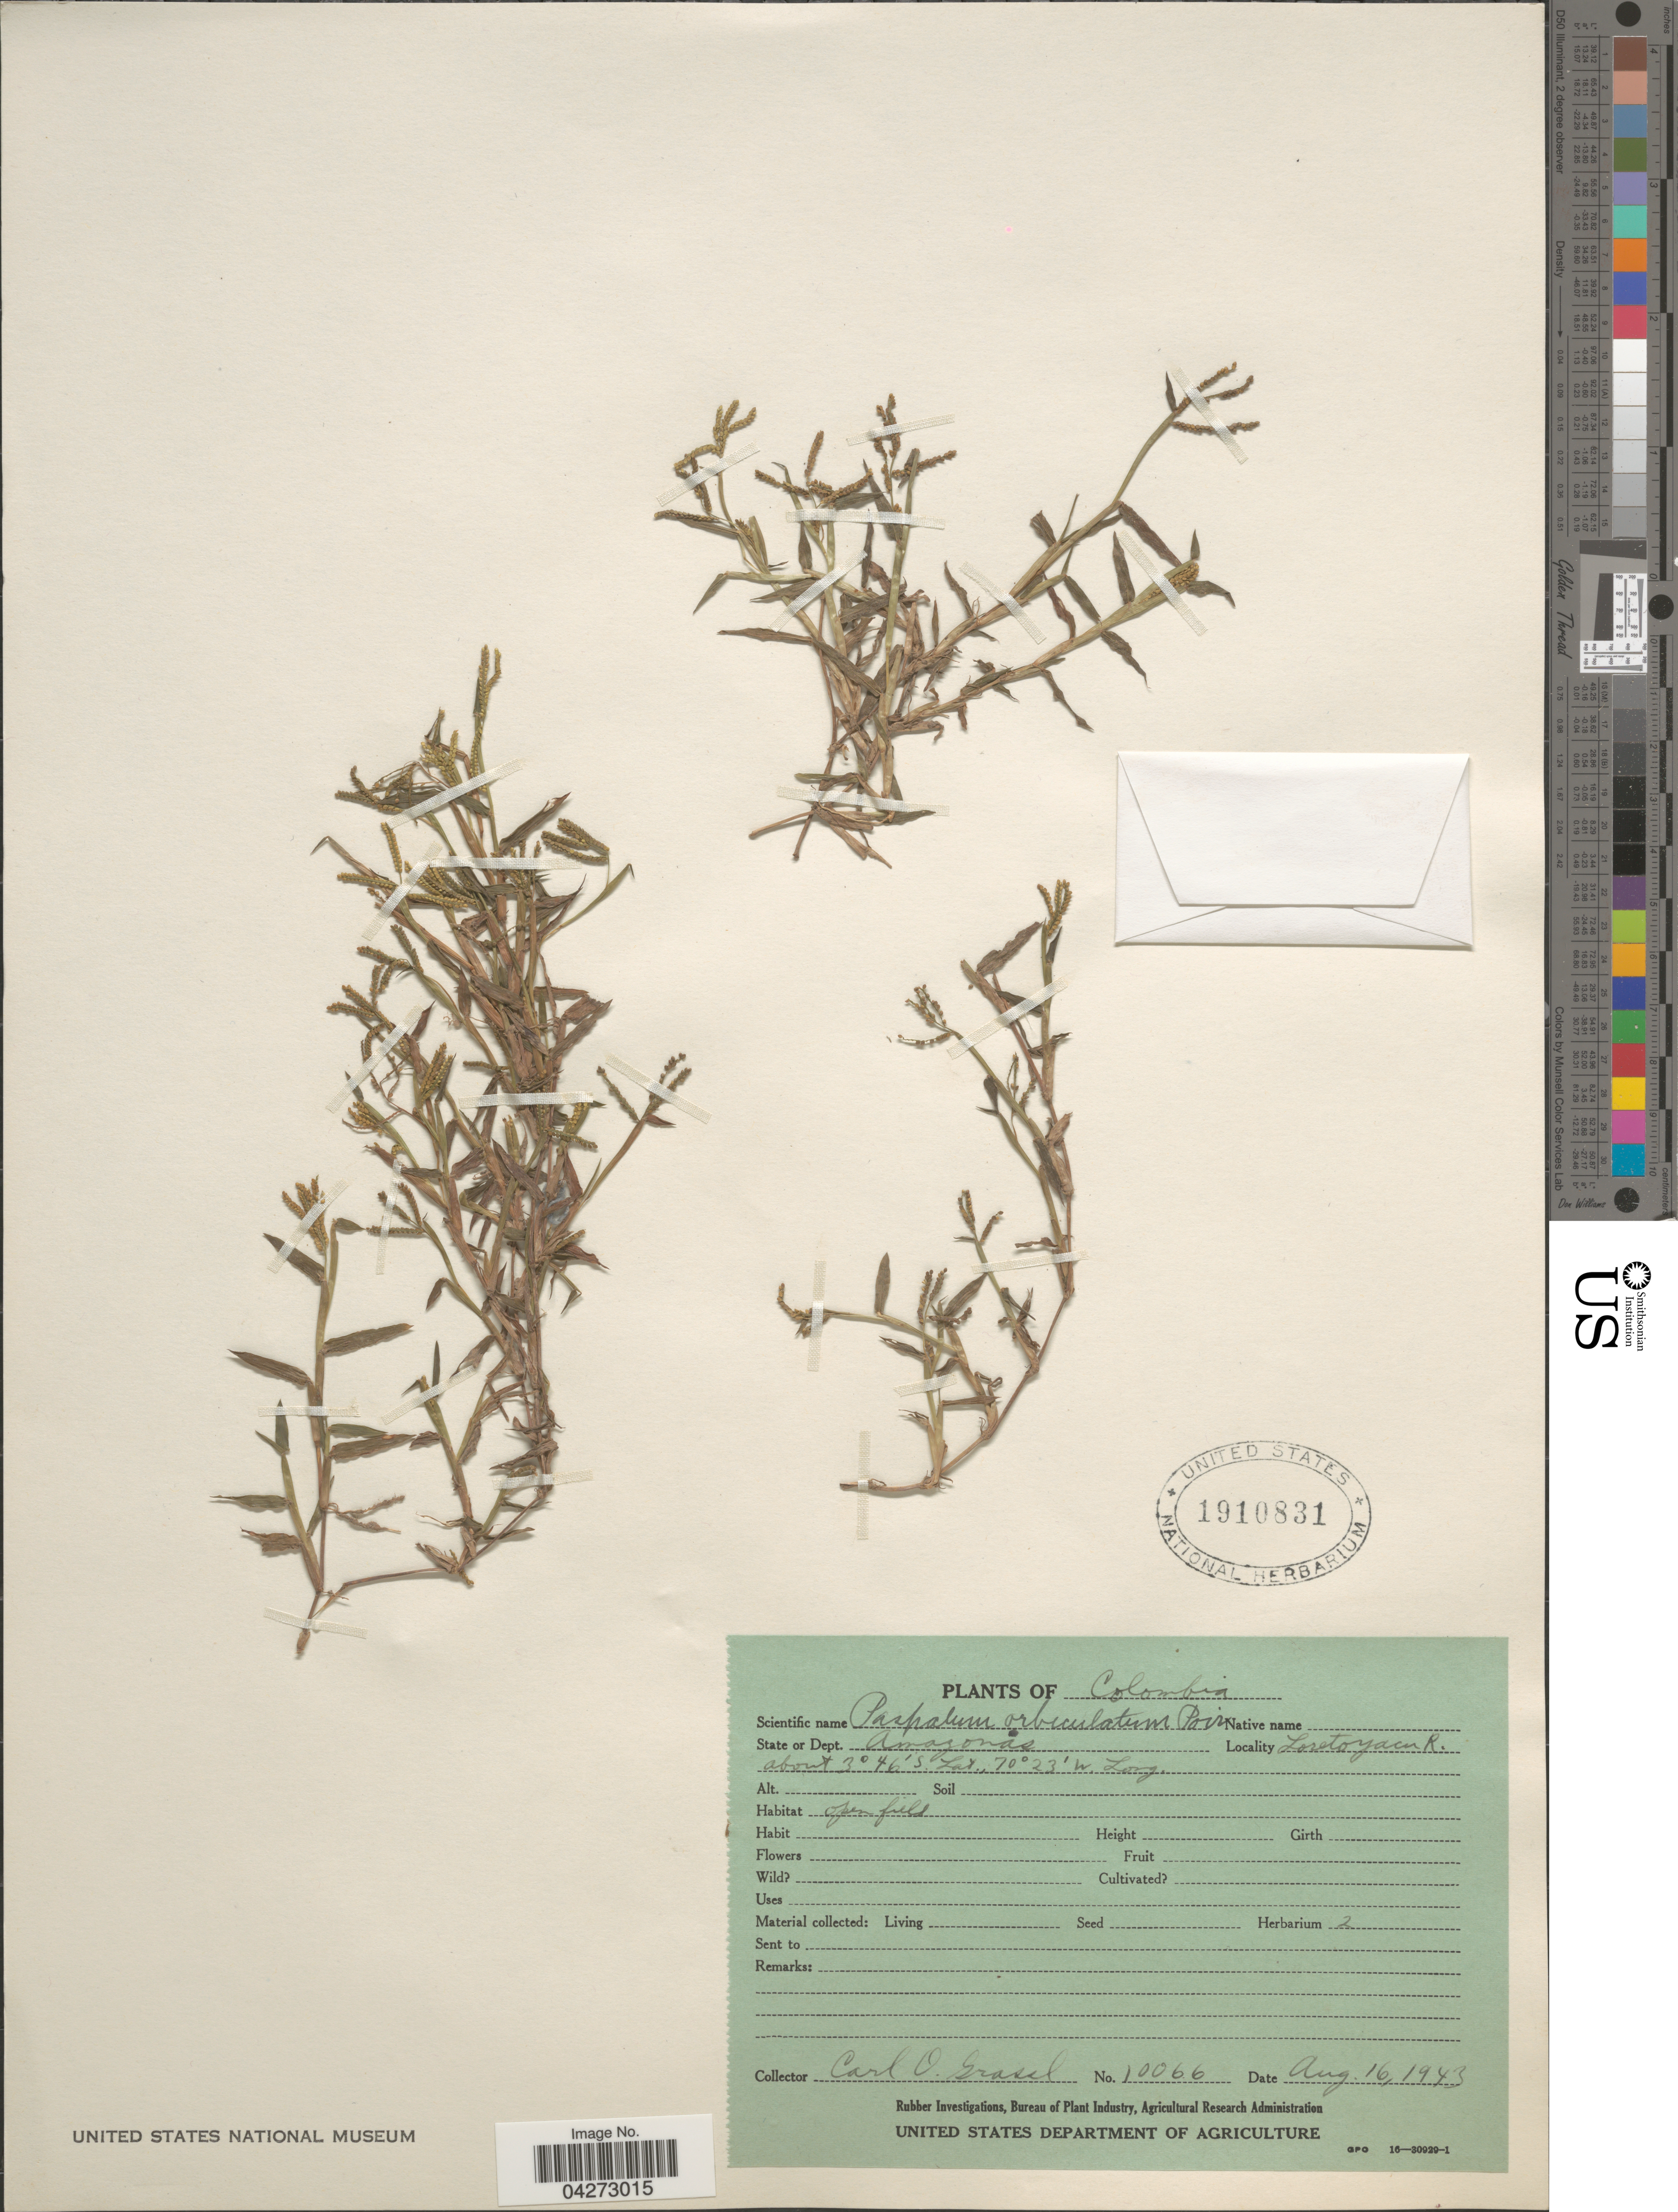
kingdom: Plantae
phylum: Tracheophyta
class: Liliopsida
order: Poales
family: Poaceae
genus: Paspalum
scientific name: Paspalum orbiculatum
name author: Poir.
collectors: C. Grassl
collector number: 10066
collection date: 1943-08-16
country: Colombia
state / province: Amazônas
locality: Loretoyacu R.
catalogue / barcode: US 1910831